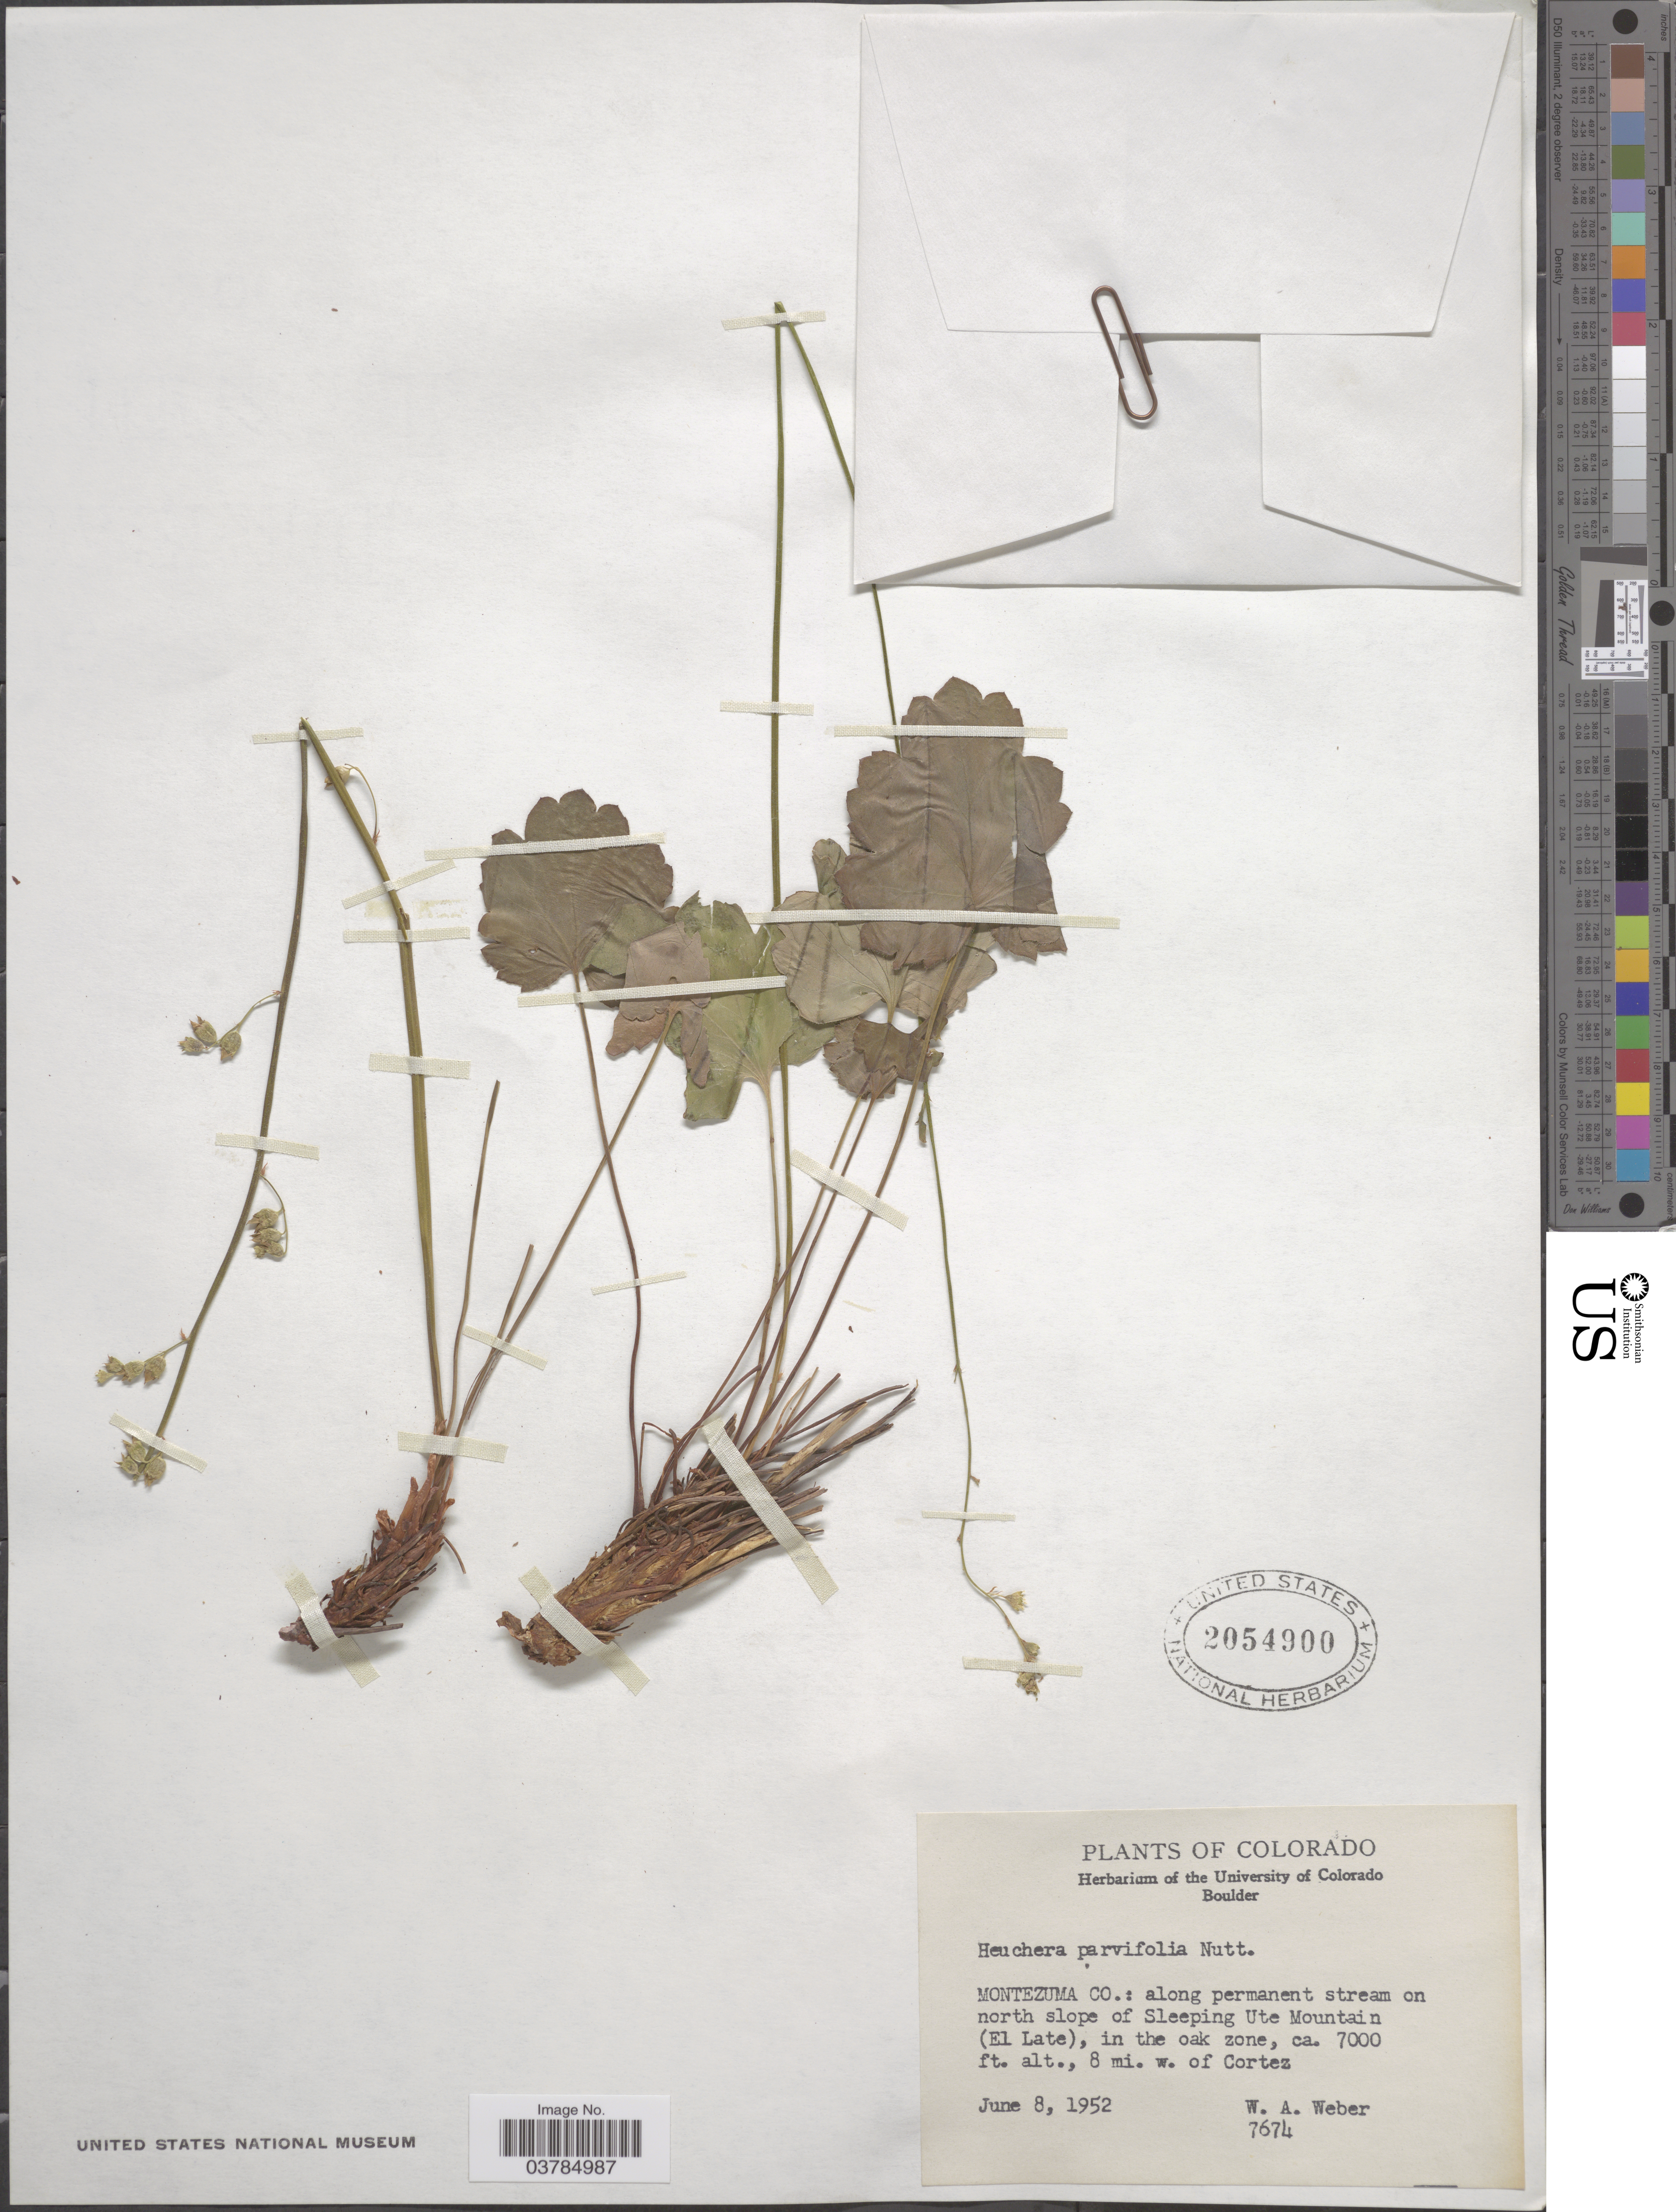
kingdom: Plantae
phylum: Tracheophyta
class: Magnoliopsida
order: Saxifragales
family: Saxifragaceae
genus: Heuchera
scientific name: Heuchera parvifolia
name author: Nutt.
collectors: W. A. Weber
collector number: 7674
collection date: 1952-06-08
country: United States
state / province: Colorado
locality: Montezuma Co.: along permanent stream on north slope of sleeping Ute Mountain (El Late), in the oak zone, 8 mi. w. of Cortez.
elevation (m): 2134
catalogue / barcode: US 2054900